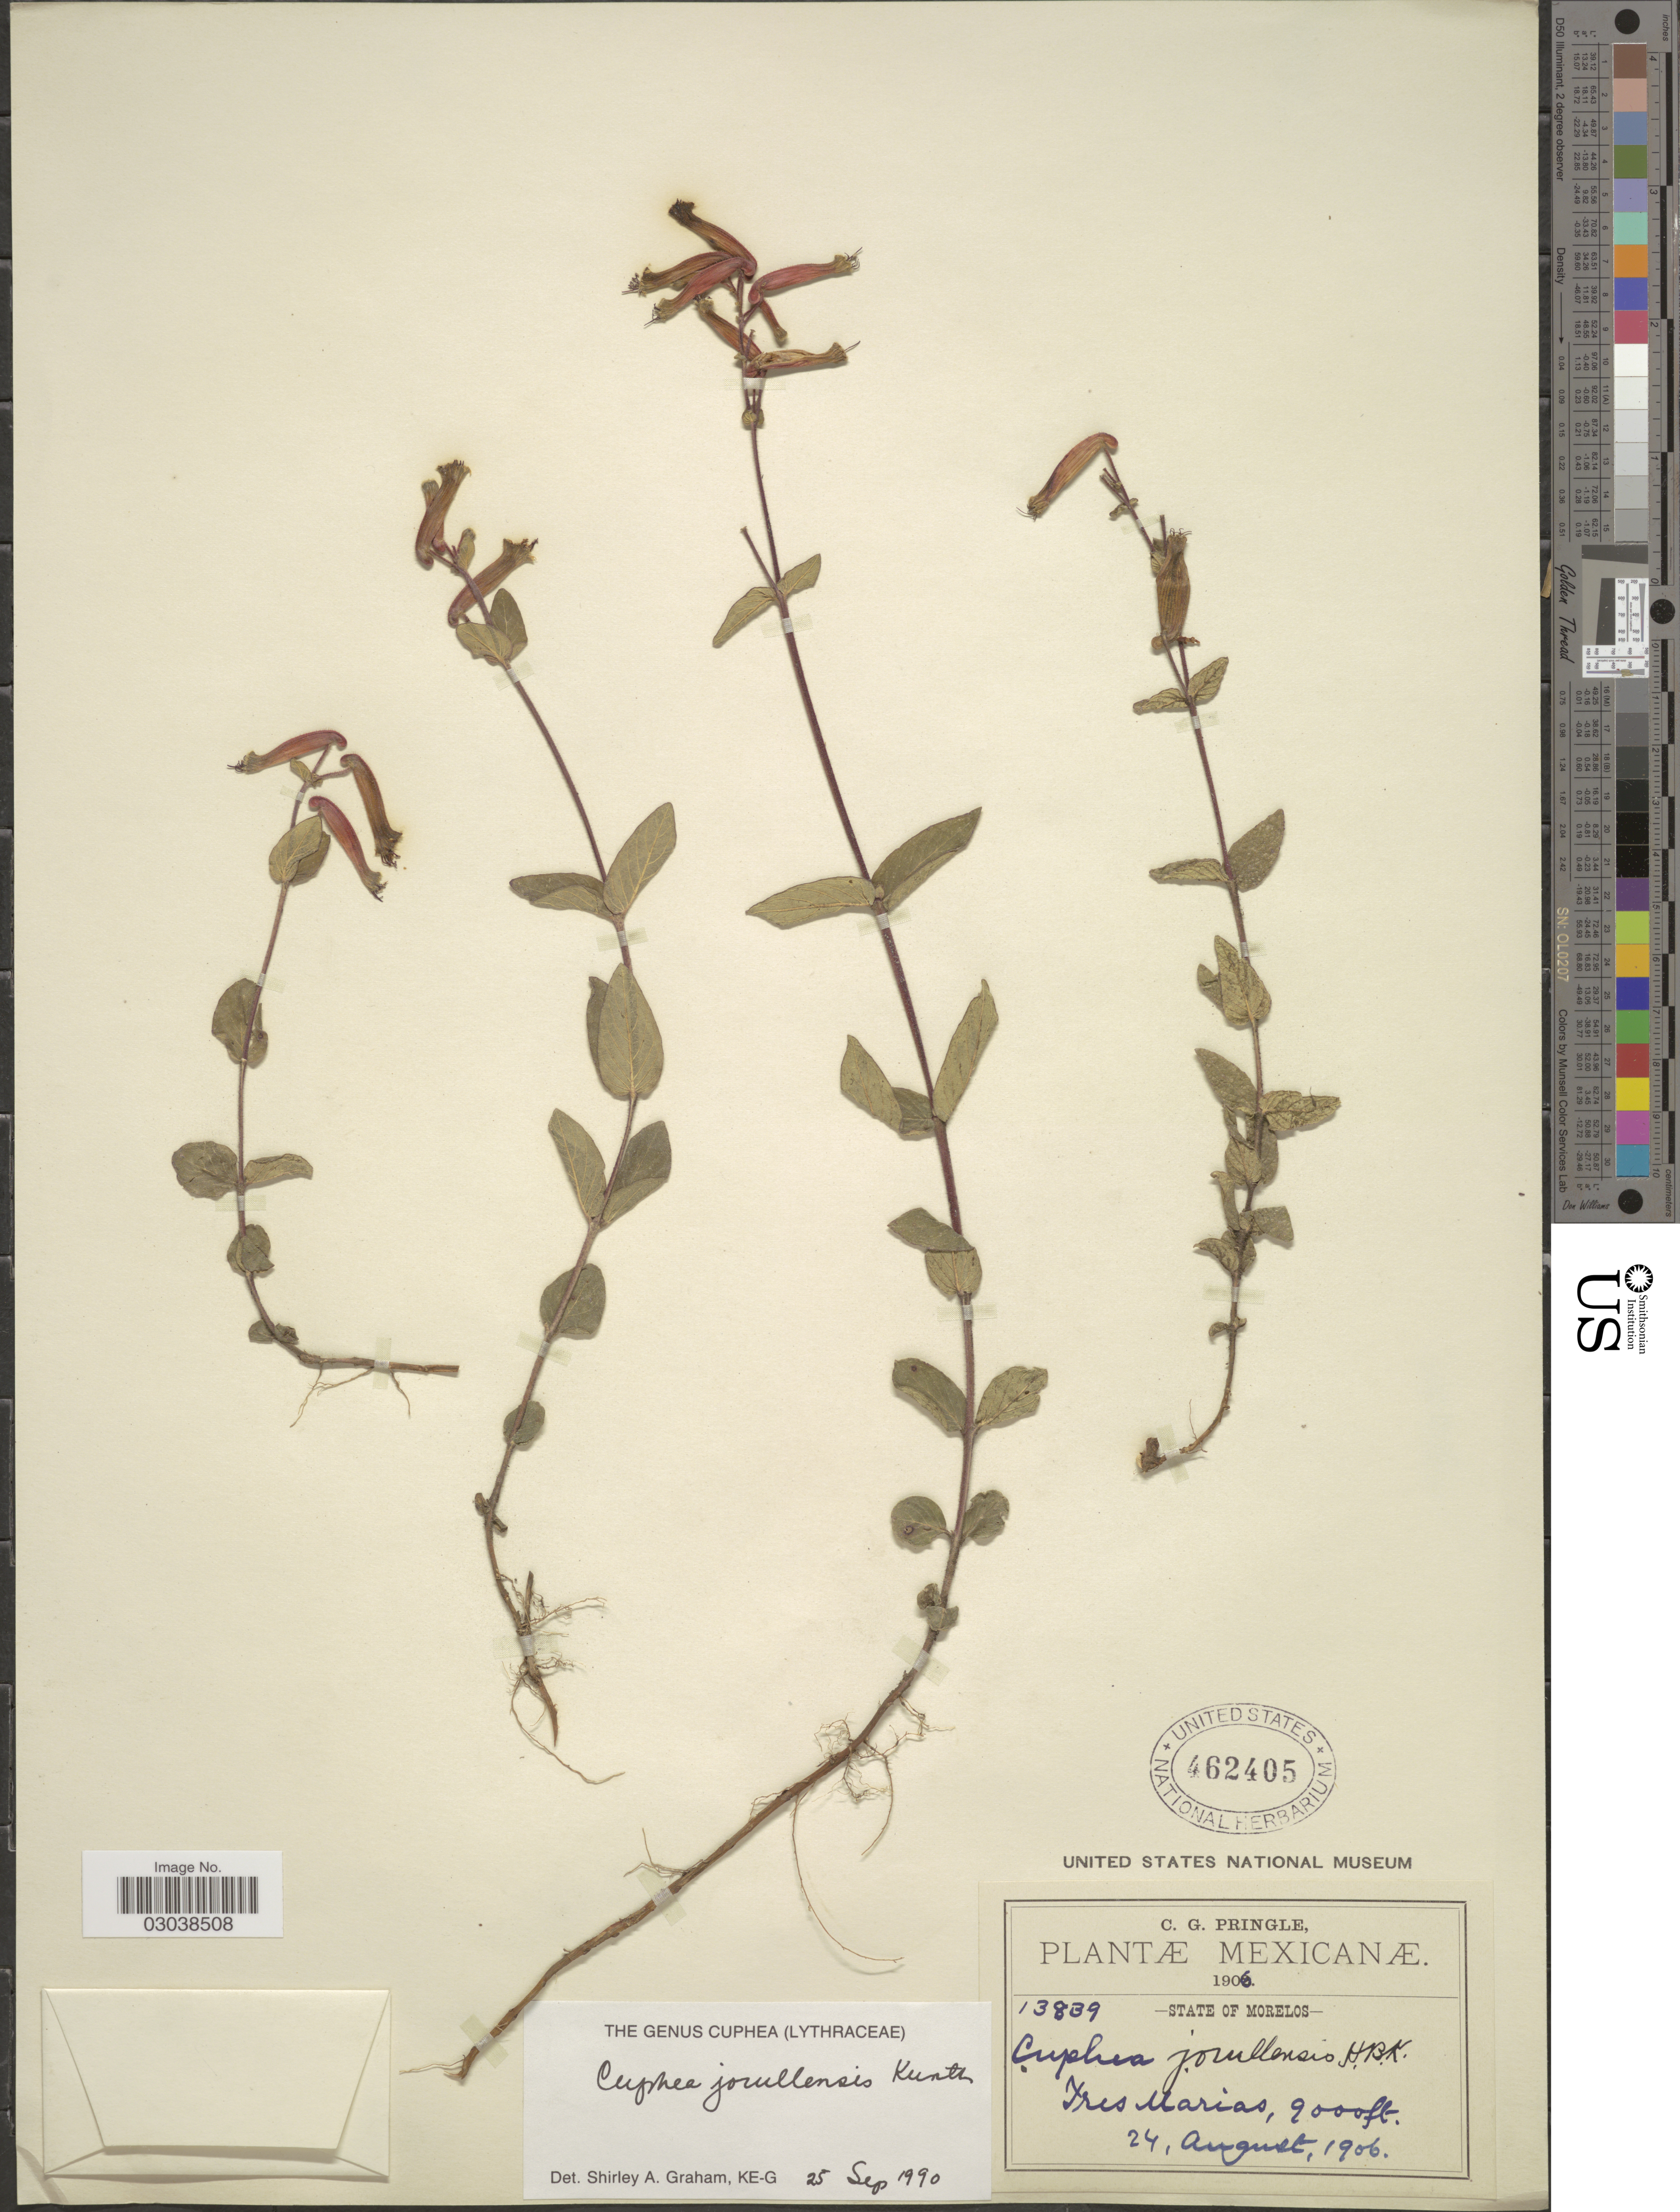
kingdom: Plantae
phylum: Tracheophyta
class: Magnoliopsida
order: Myrtales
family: Lythraceae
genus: Cuphea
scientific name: Cuphea jorullensis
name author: Kunth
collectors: C. G. Pringle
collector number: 13839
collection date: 1906-08-24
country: Mexico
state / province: Morelos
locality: Tres Marias.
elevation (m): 2743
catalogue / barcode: US 462405